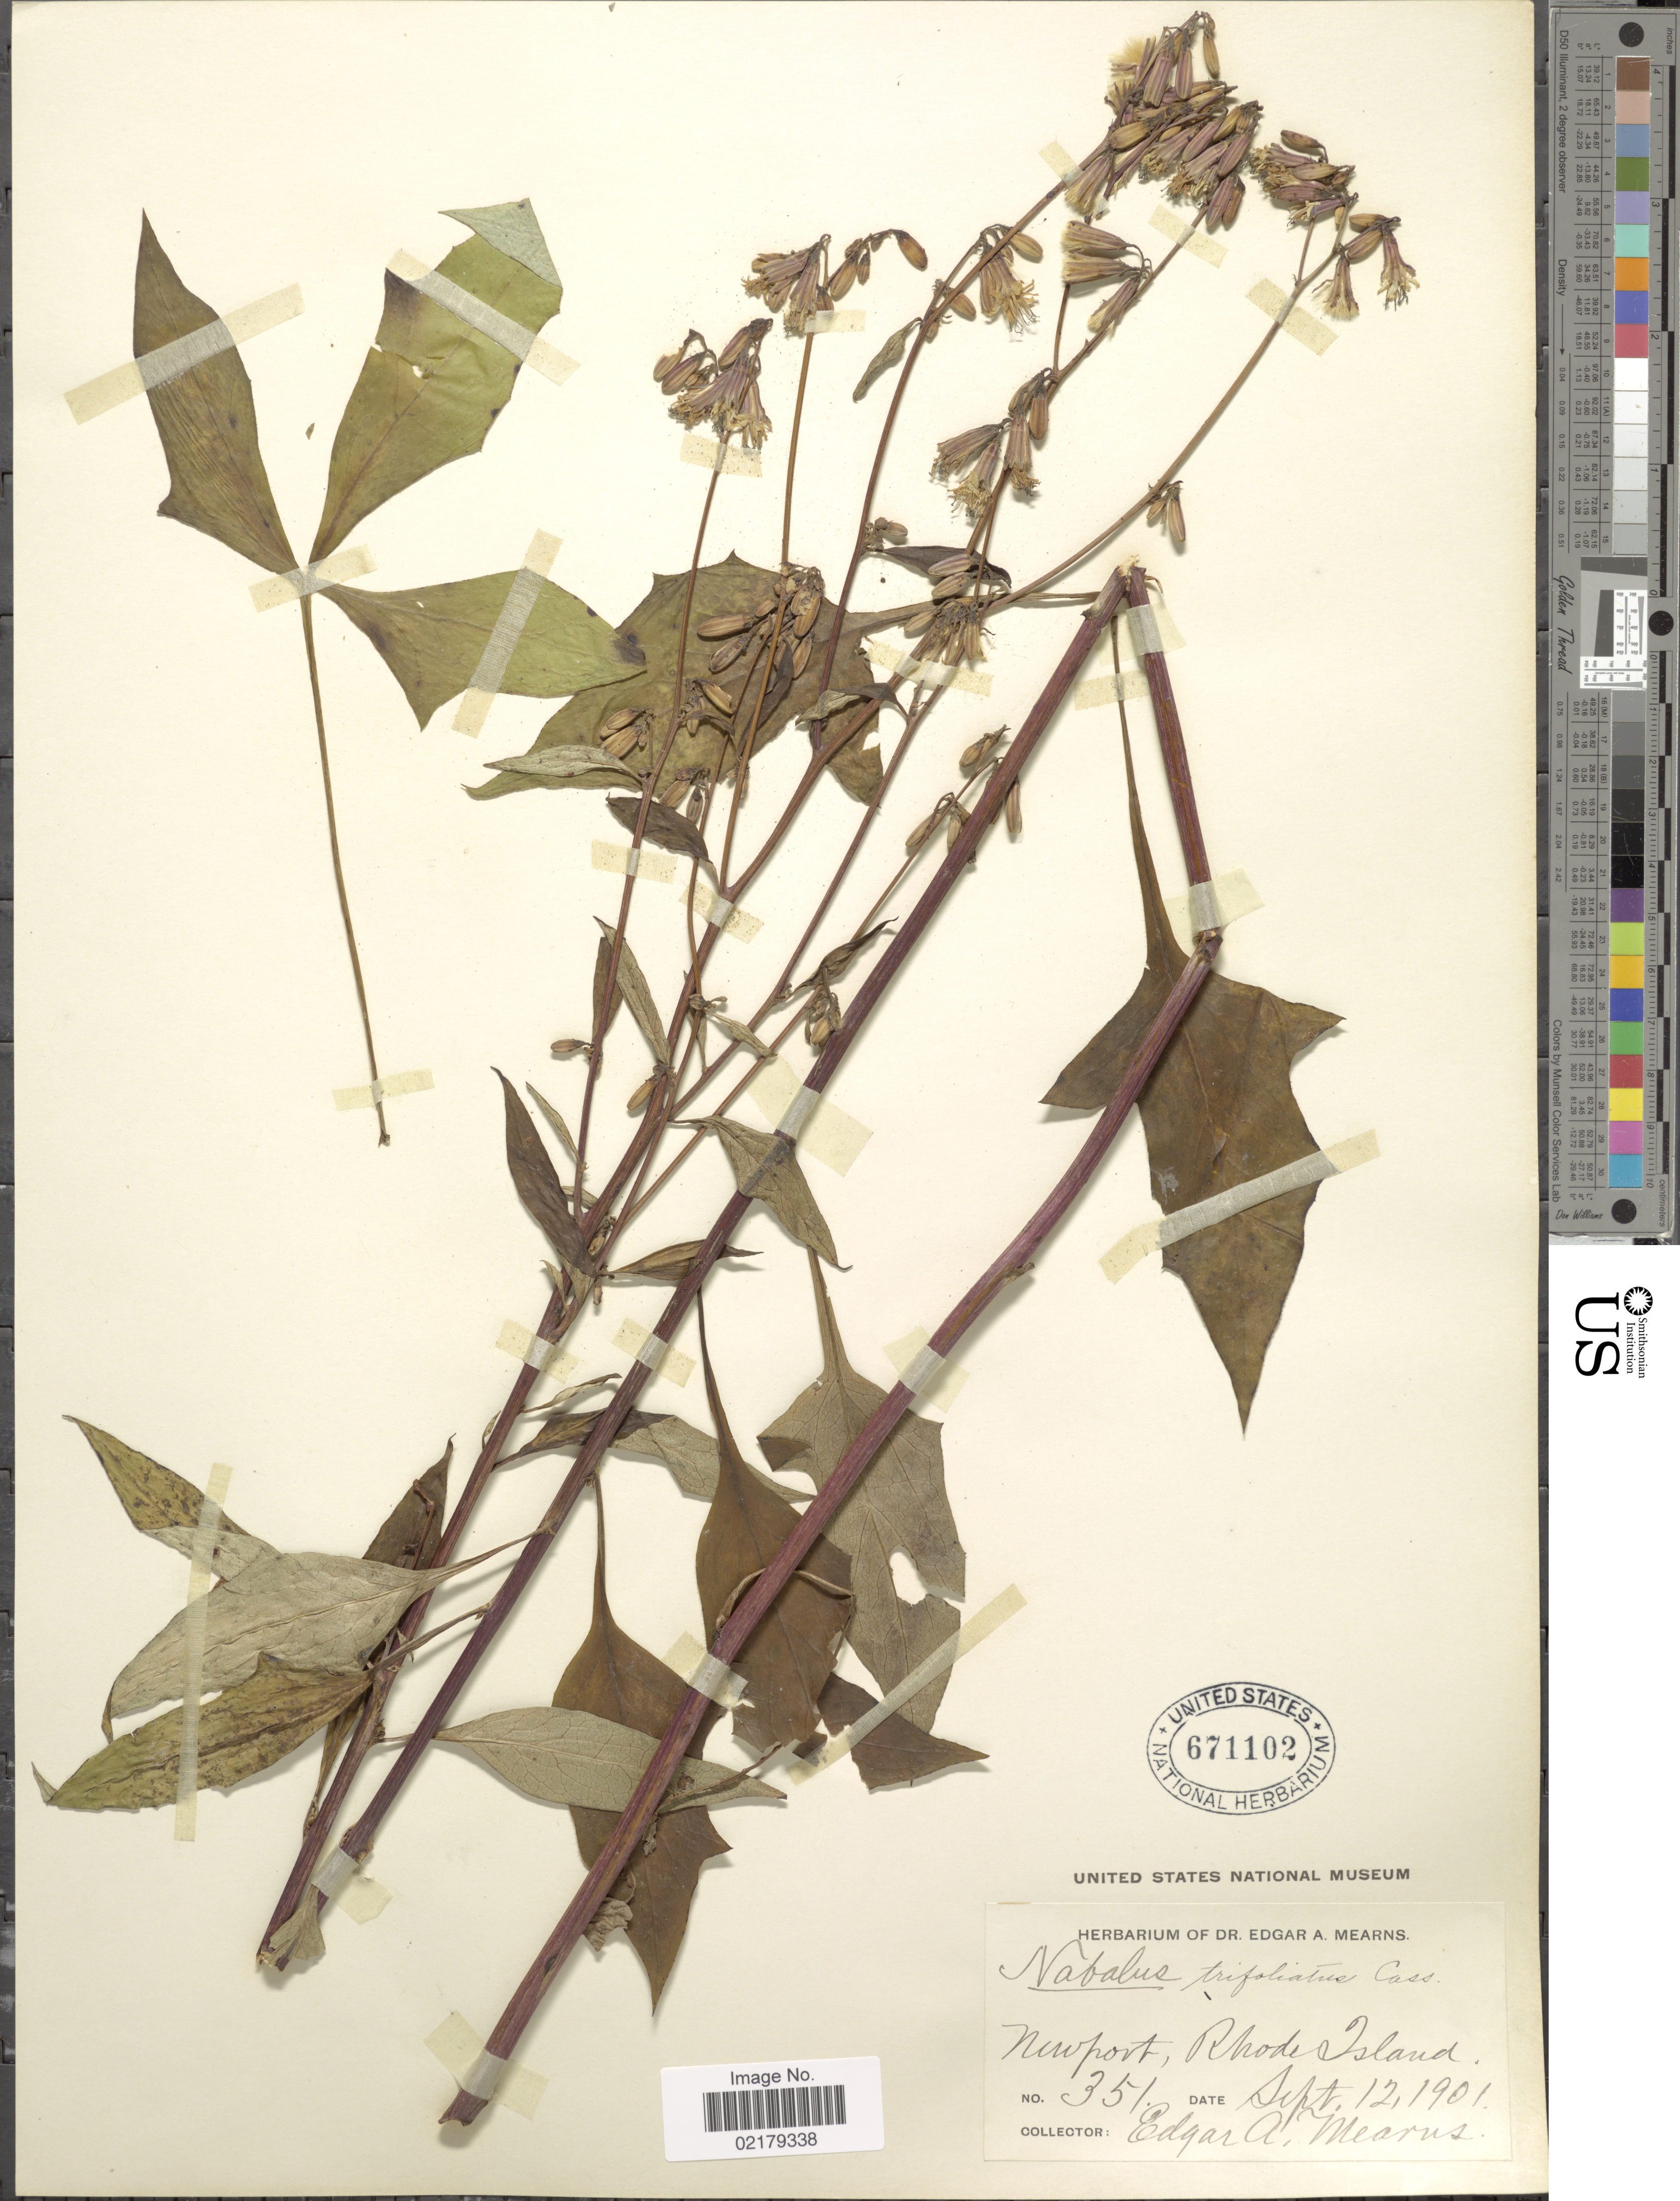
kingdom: Plantae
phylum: Tracheophyta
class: Magnoliopsida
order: Asterales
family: Asteraceae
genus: Nabalus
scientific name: Nabalus trifoliolatus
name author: Cass.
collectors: E. A. Mearns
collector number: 351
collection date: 1901-09-12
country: United States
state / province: Rhode Island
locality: New port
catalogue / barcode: US 671102